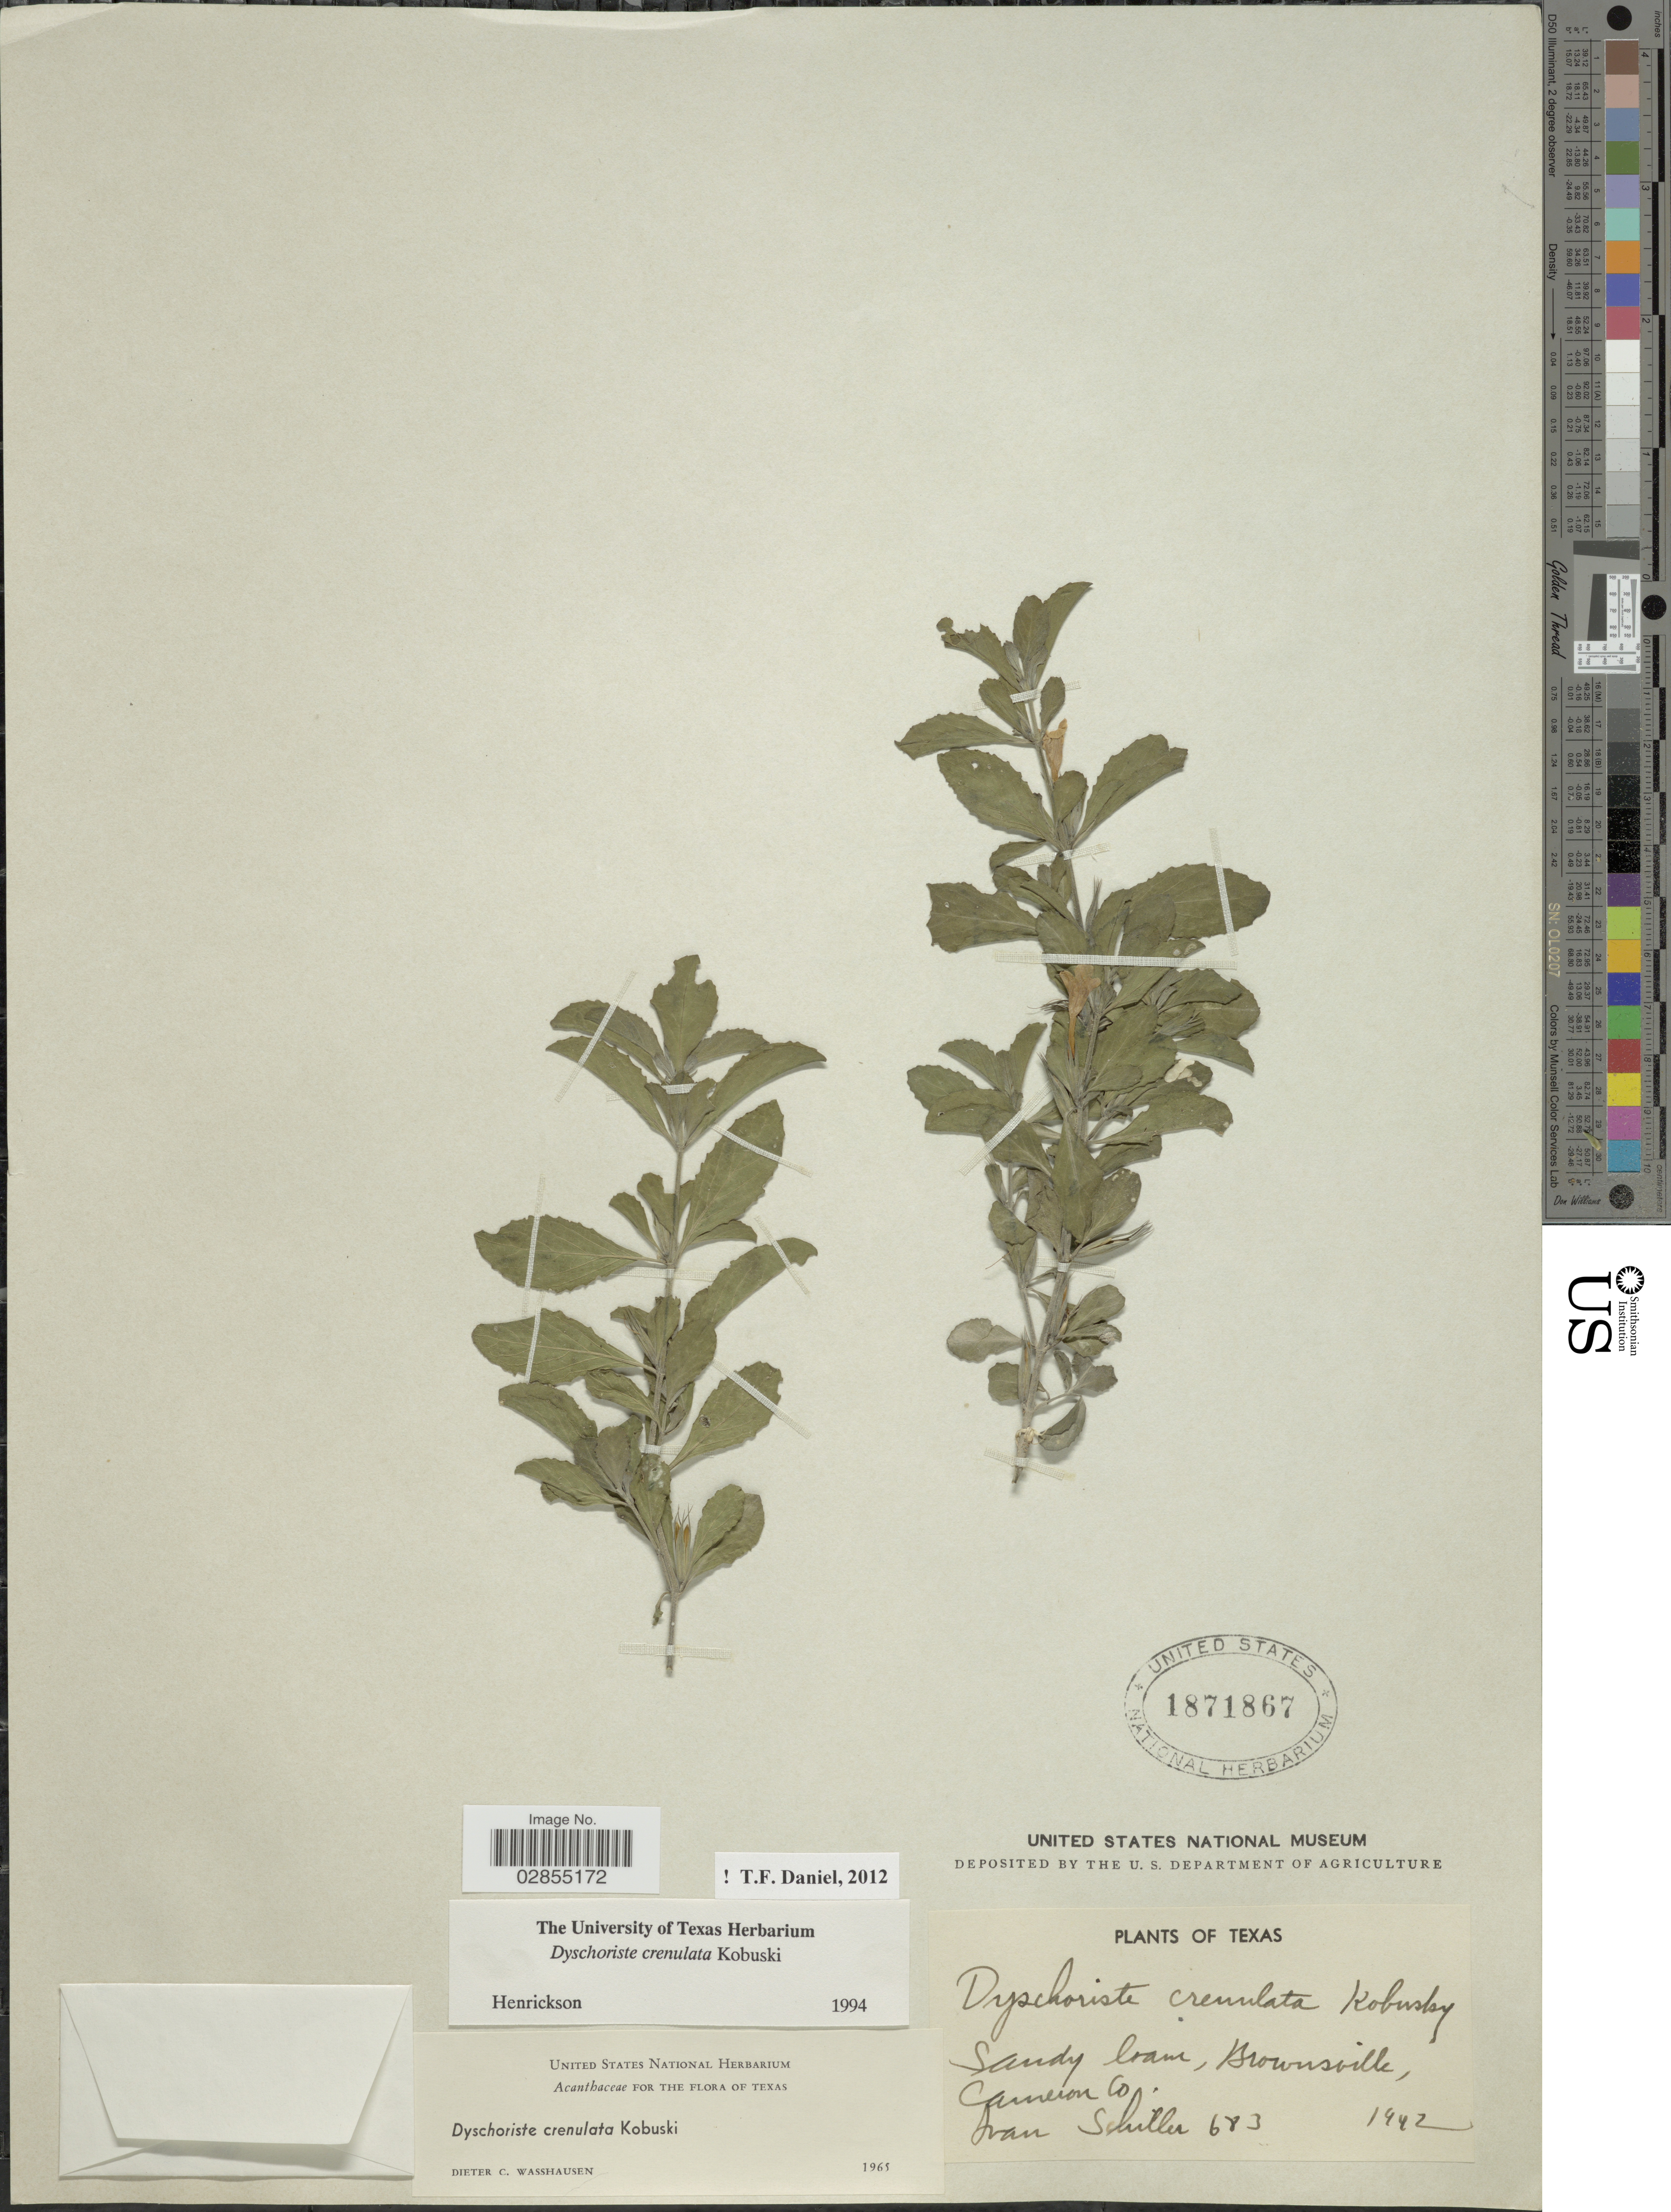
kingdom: Plantae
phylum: Tracheophyta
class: Magnoliopsida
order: Lamiales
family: Acanthaceae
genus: Dyschoriste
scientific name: Dyschoriste crenulata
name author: Kobuski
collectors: I. Schiller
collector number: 683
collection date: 1942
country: United States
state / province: Texas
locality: Brownsville, Cameron Co.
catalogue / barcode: US 1871867